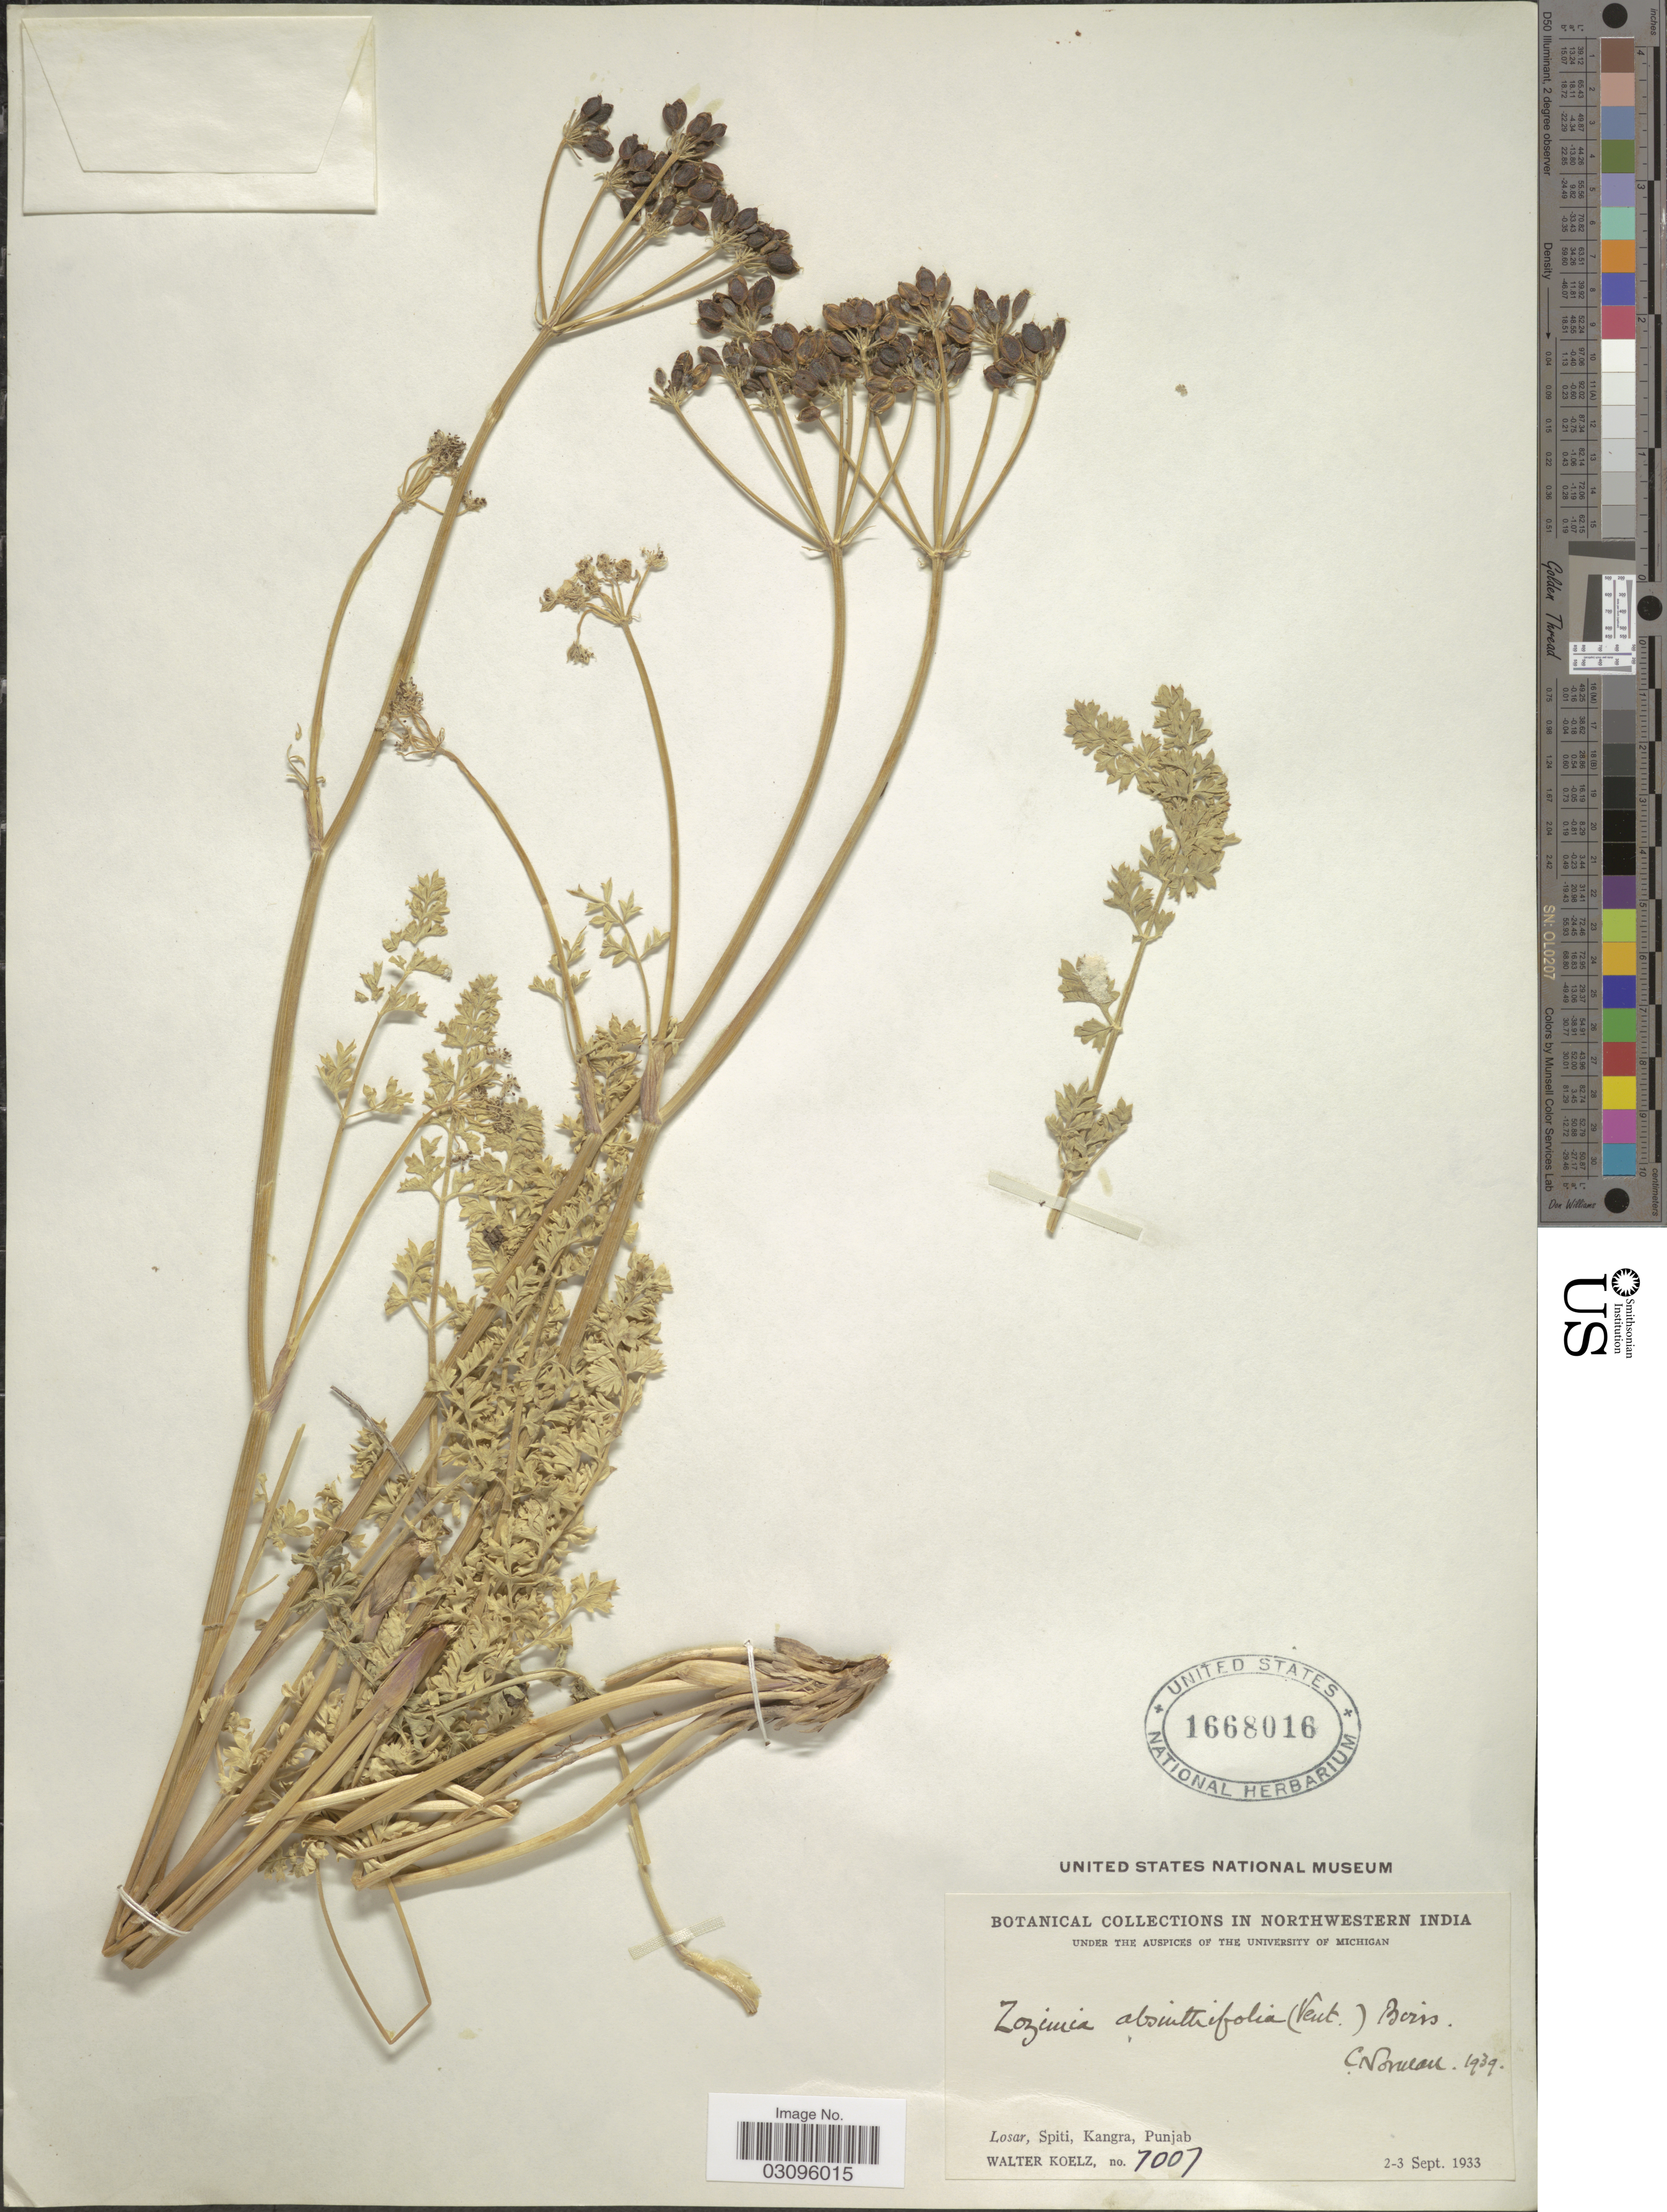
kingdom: Plantae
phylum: Tracheophyta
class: Magnoliopsida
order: Apiales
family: Apiaceae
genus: Zosima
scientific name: Zosima absinthifolia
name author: (Vent.) Link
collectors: W. N. Koelz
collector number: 7007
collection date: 1933-09-02/1933-09-03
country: India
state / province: Punjab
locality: Northwestern India. Losar, Spiti, Kangra.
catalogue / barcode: US 1668016